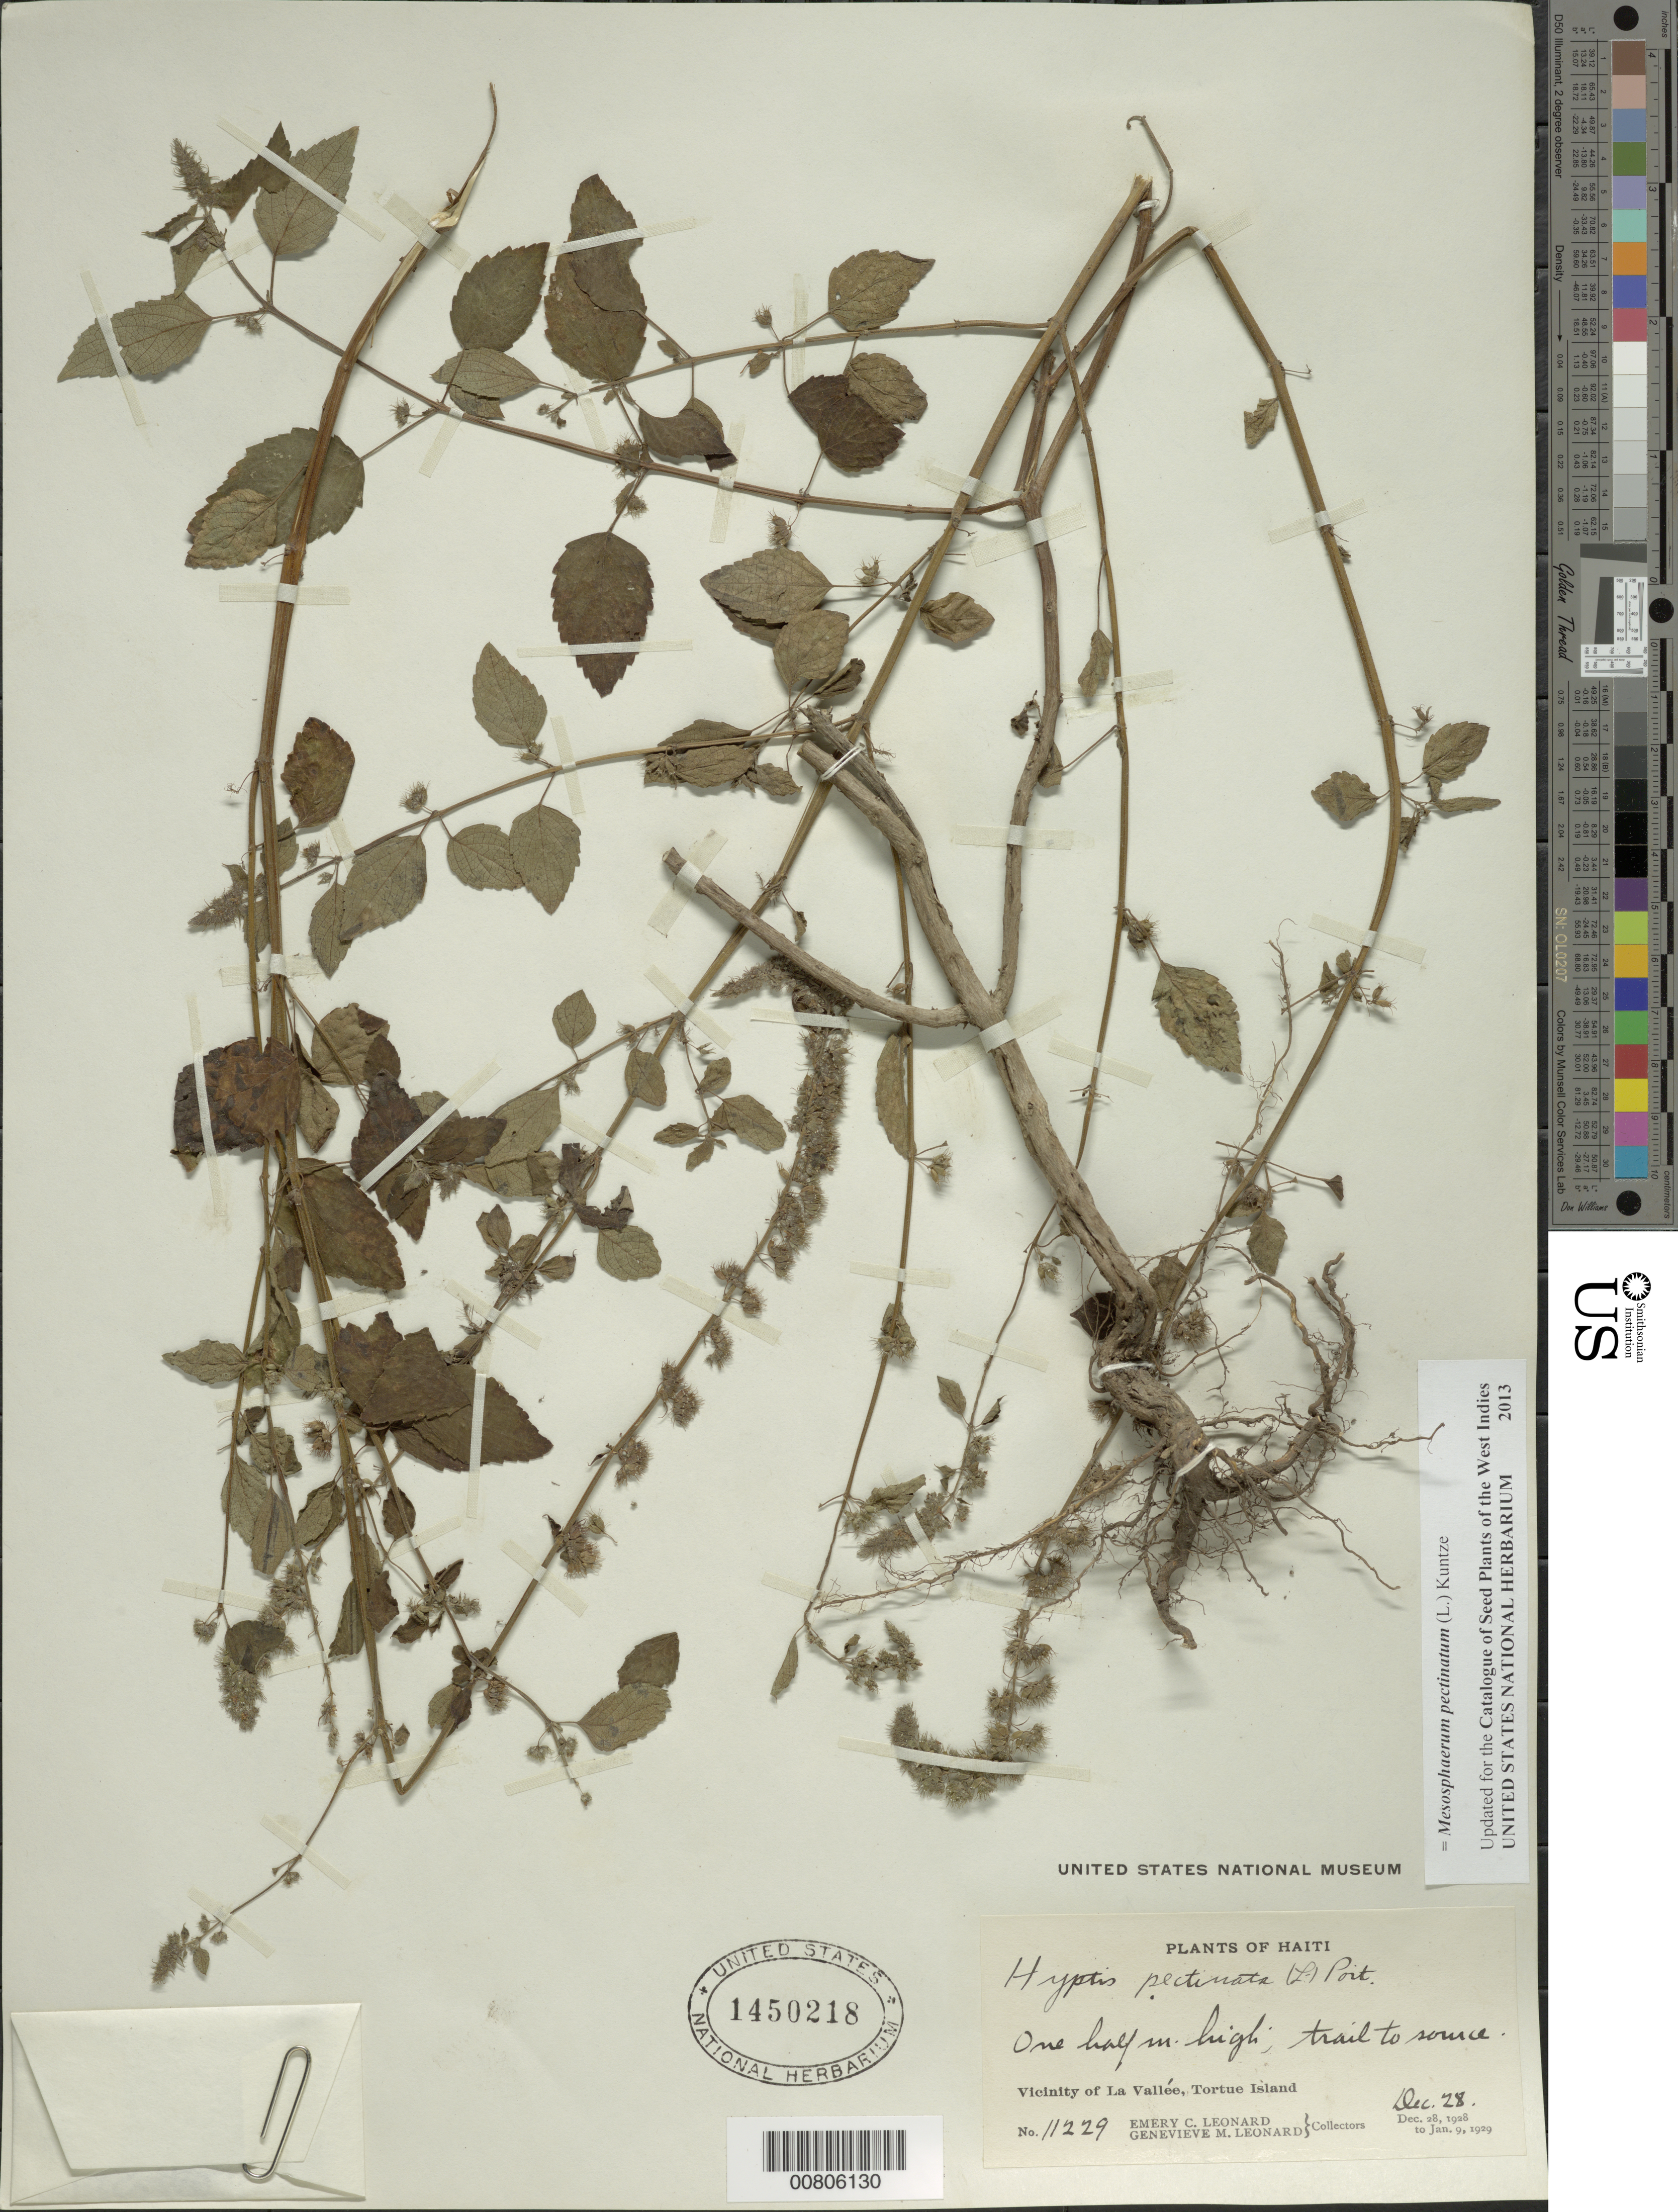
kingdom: Plantae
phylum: Tracheophyta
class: Magnoliopsida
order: Lamiales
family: Lamiaceae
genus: Mesosphaerum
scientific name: Mesosphaerum pectinatum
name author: (L.) Kuntze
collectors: E. C. Leonard & G. M. Leonard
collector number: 11229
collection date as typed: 28 Dec 1928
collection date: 1928-12-28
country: Haiti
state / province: Nord-Ouest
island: Île de la Tortue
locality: Vicinity of La Vallée, trail to source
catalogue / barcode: US 1450218